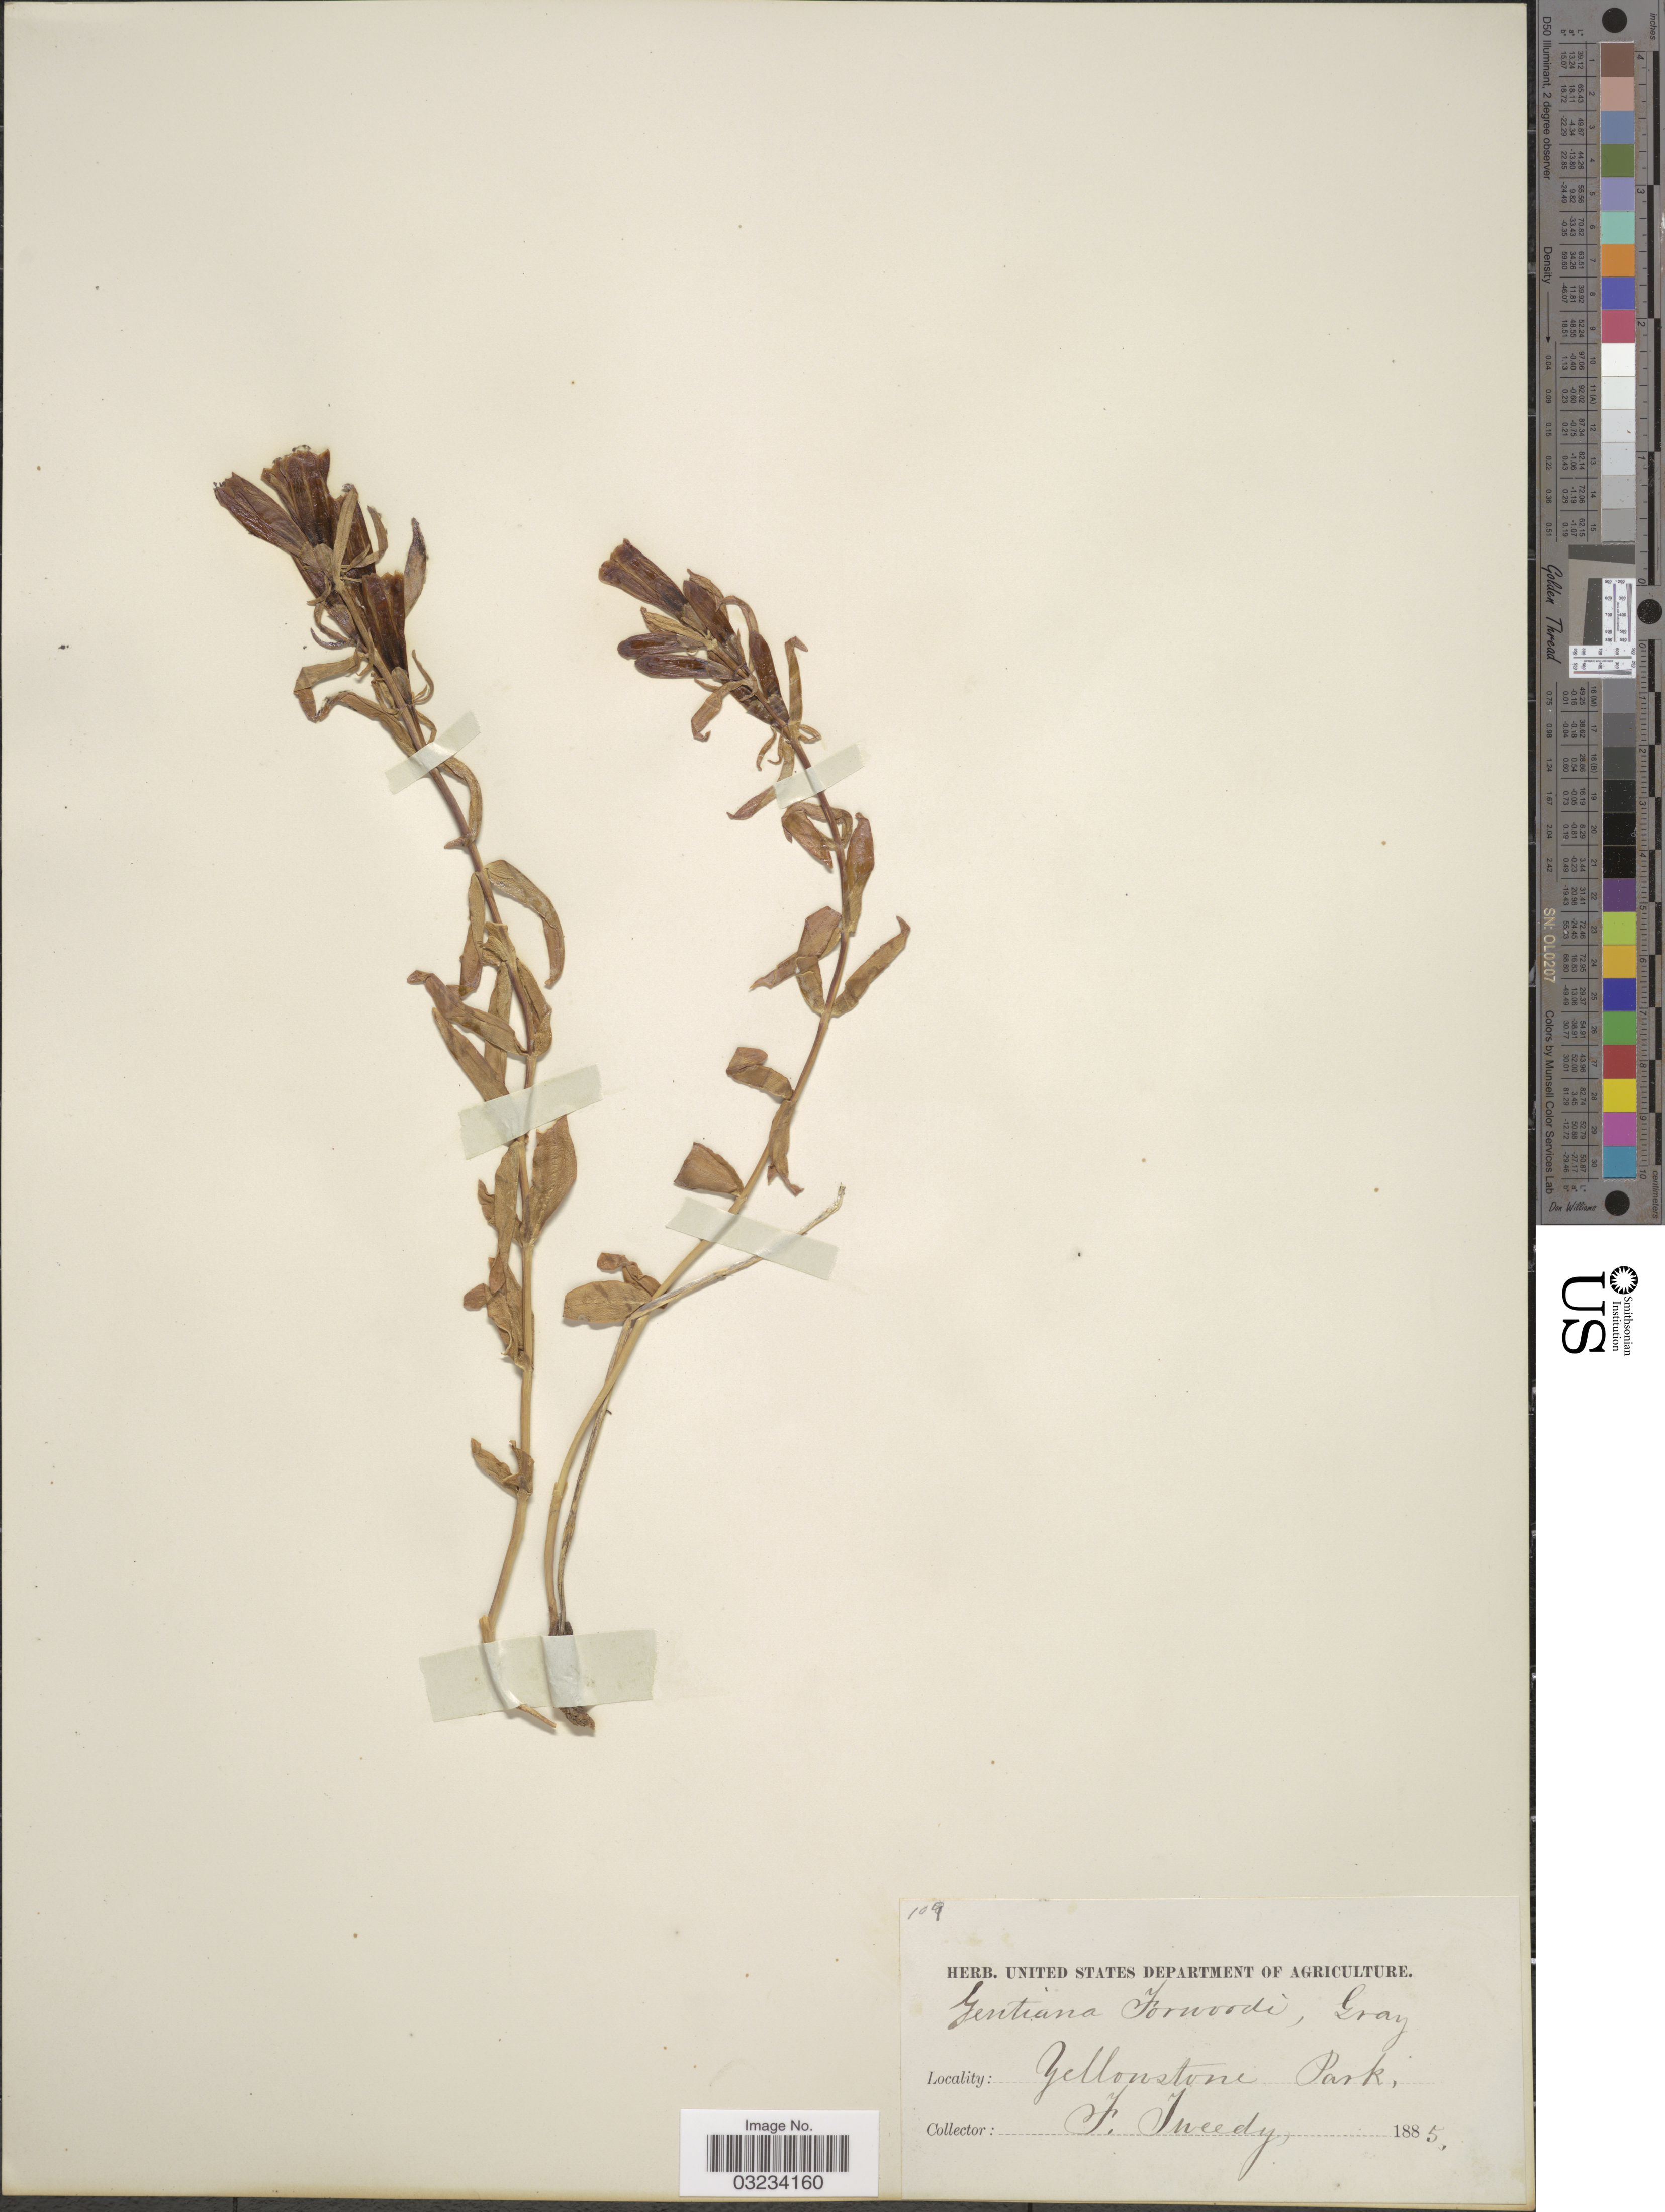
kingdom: Plantae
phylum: Tracheophyta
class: Magnoliopsida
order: Gentianales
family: Gentianaceae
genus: Gentiana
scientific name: Gentiana forwoodii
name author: A. Gray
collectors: F. Tweedy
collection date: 1885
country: United States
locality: Yellowstone Park.